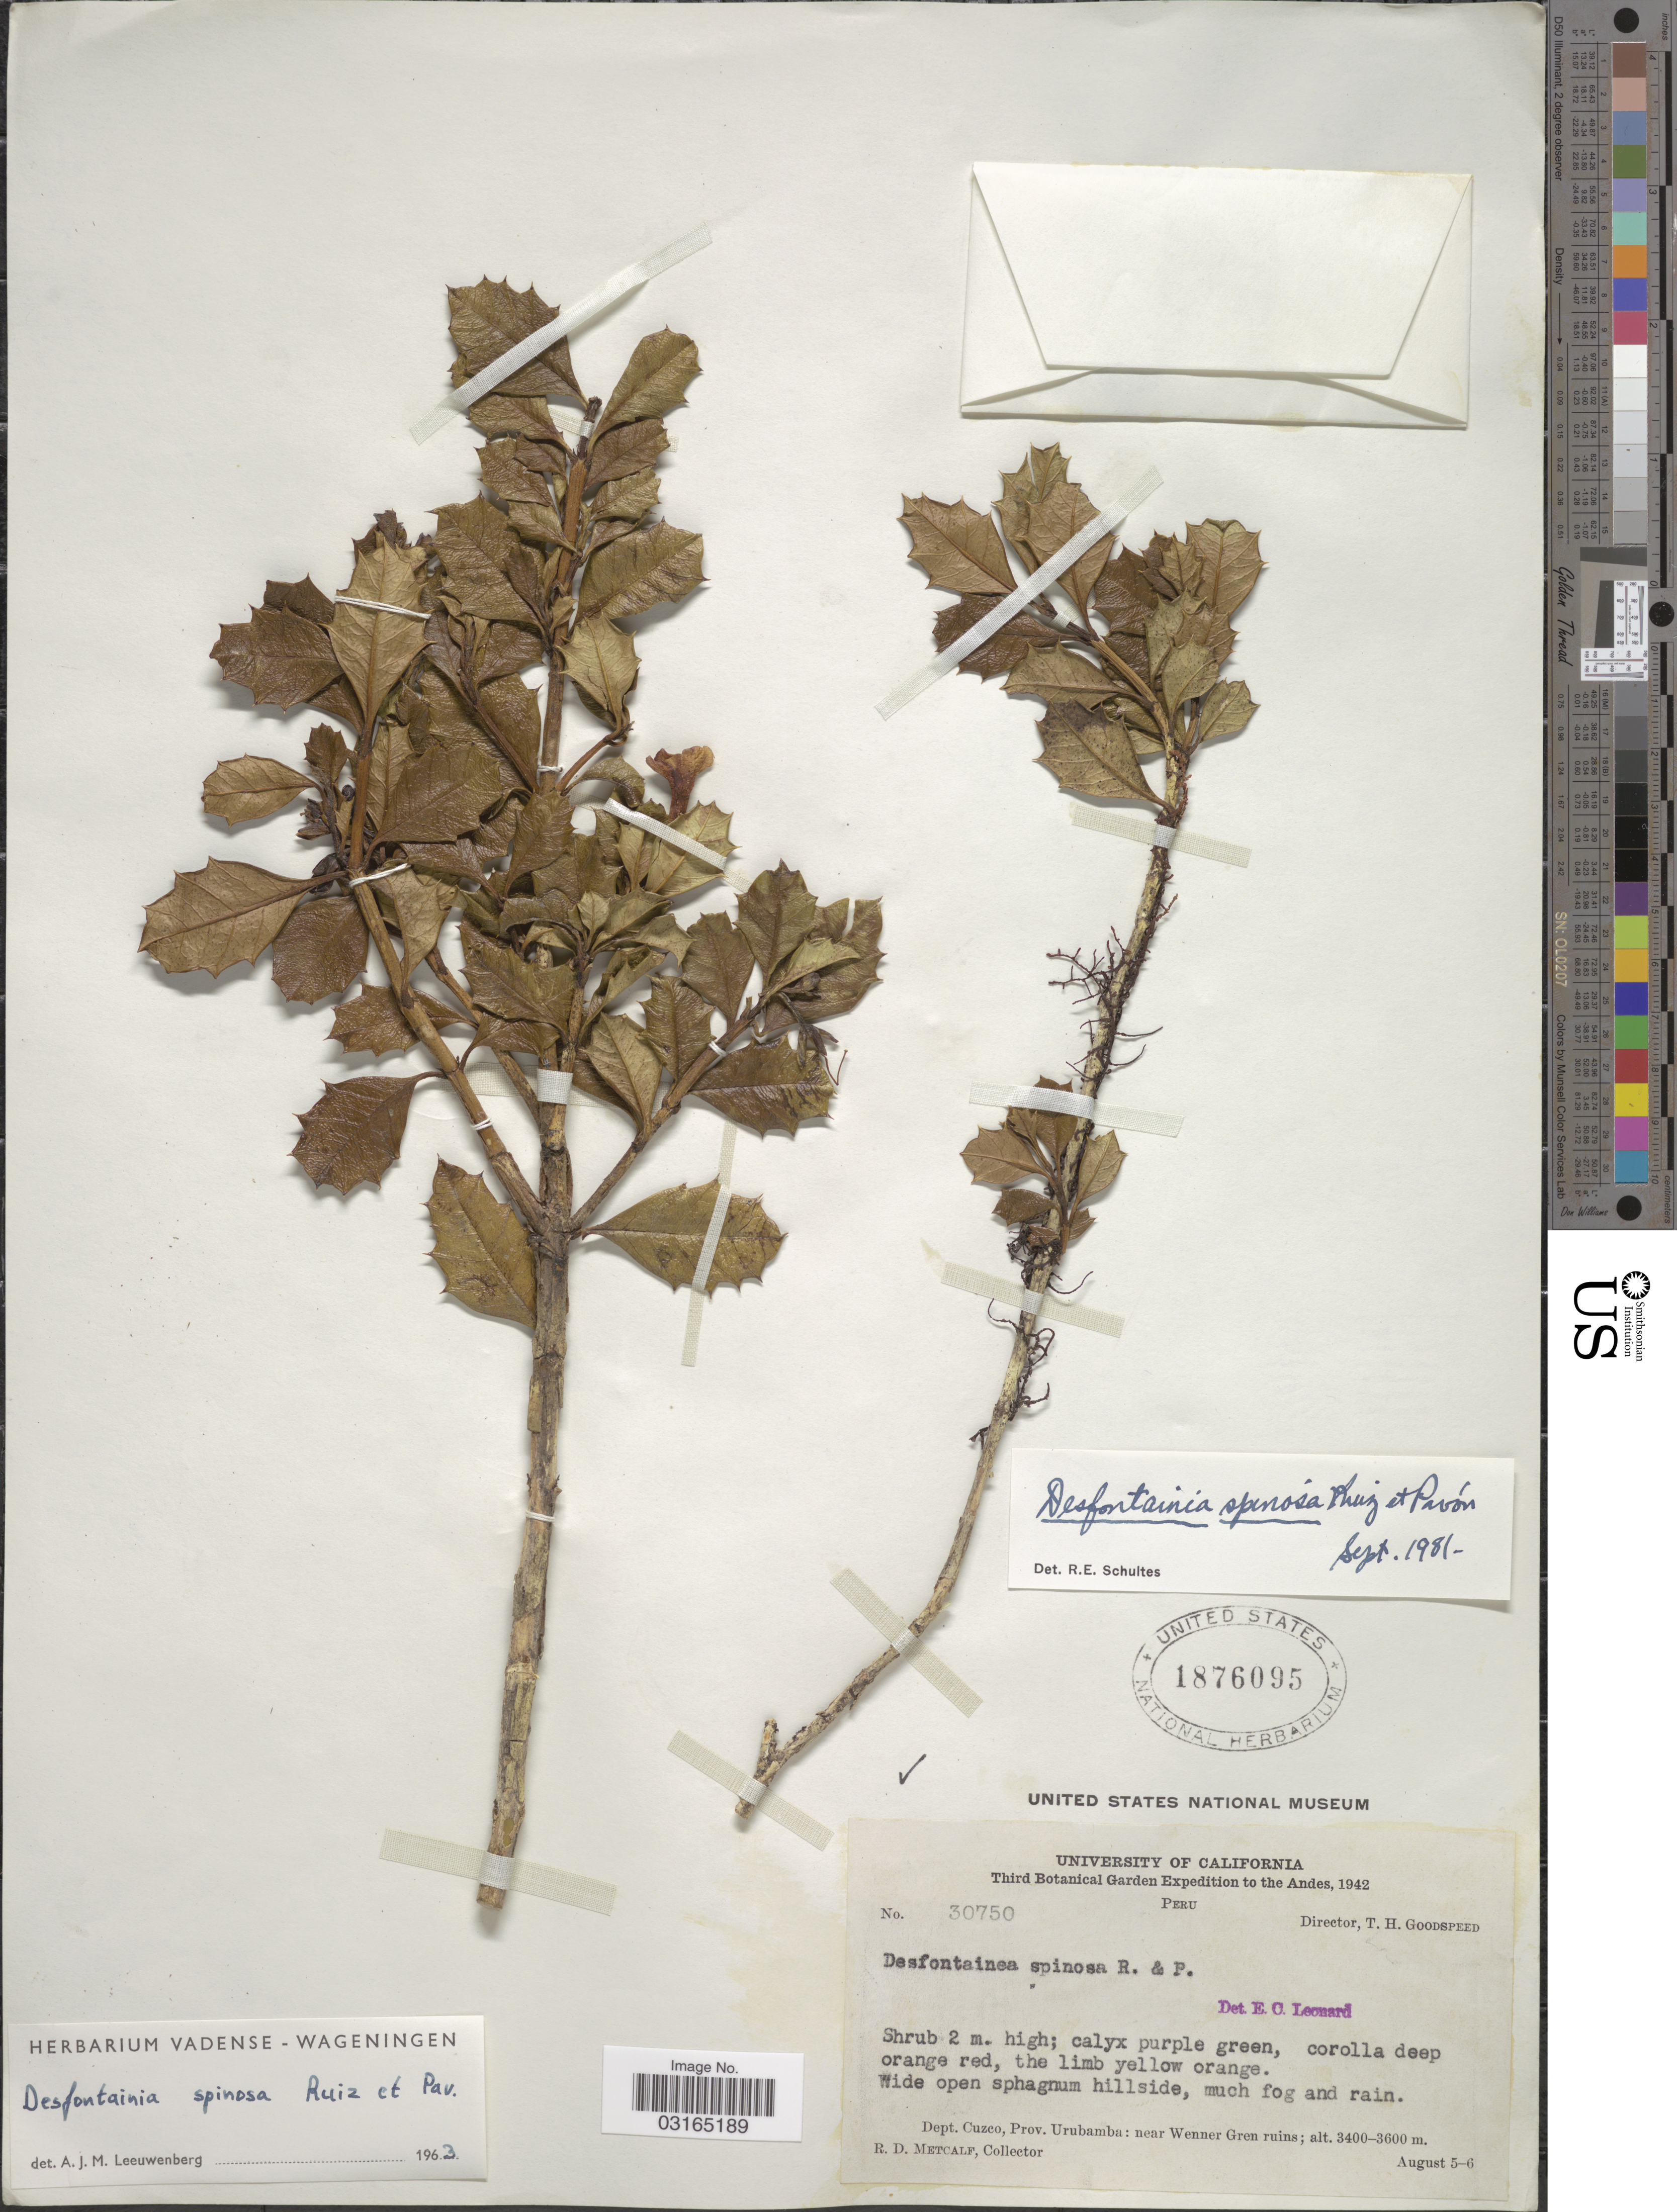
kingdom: Plantae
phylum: Tracheophyta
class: Magnoliopsida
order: Bruniales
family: Columelliaceae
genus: Desfontainia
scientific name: Desfontainia spinosa var. spinosa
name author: Ruiz & Pav.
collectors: R. D. Metcalf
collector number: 30750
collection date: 1942-08-05/1942-08-06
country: Peru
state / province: Cusco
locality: Andes. Dept. Cuzco, Prov. Urubamba: near Wenner Gren ruins.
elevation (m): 3400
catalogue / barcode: US 1876095